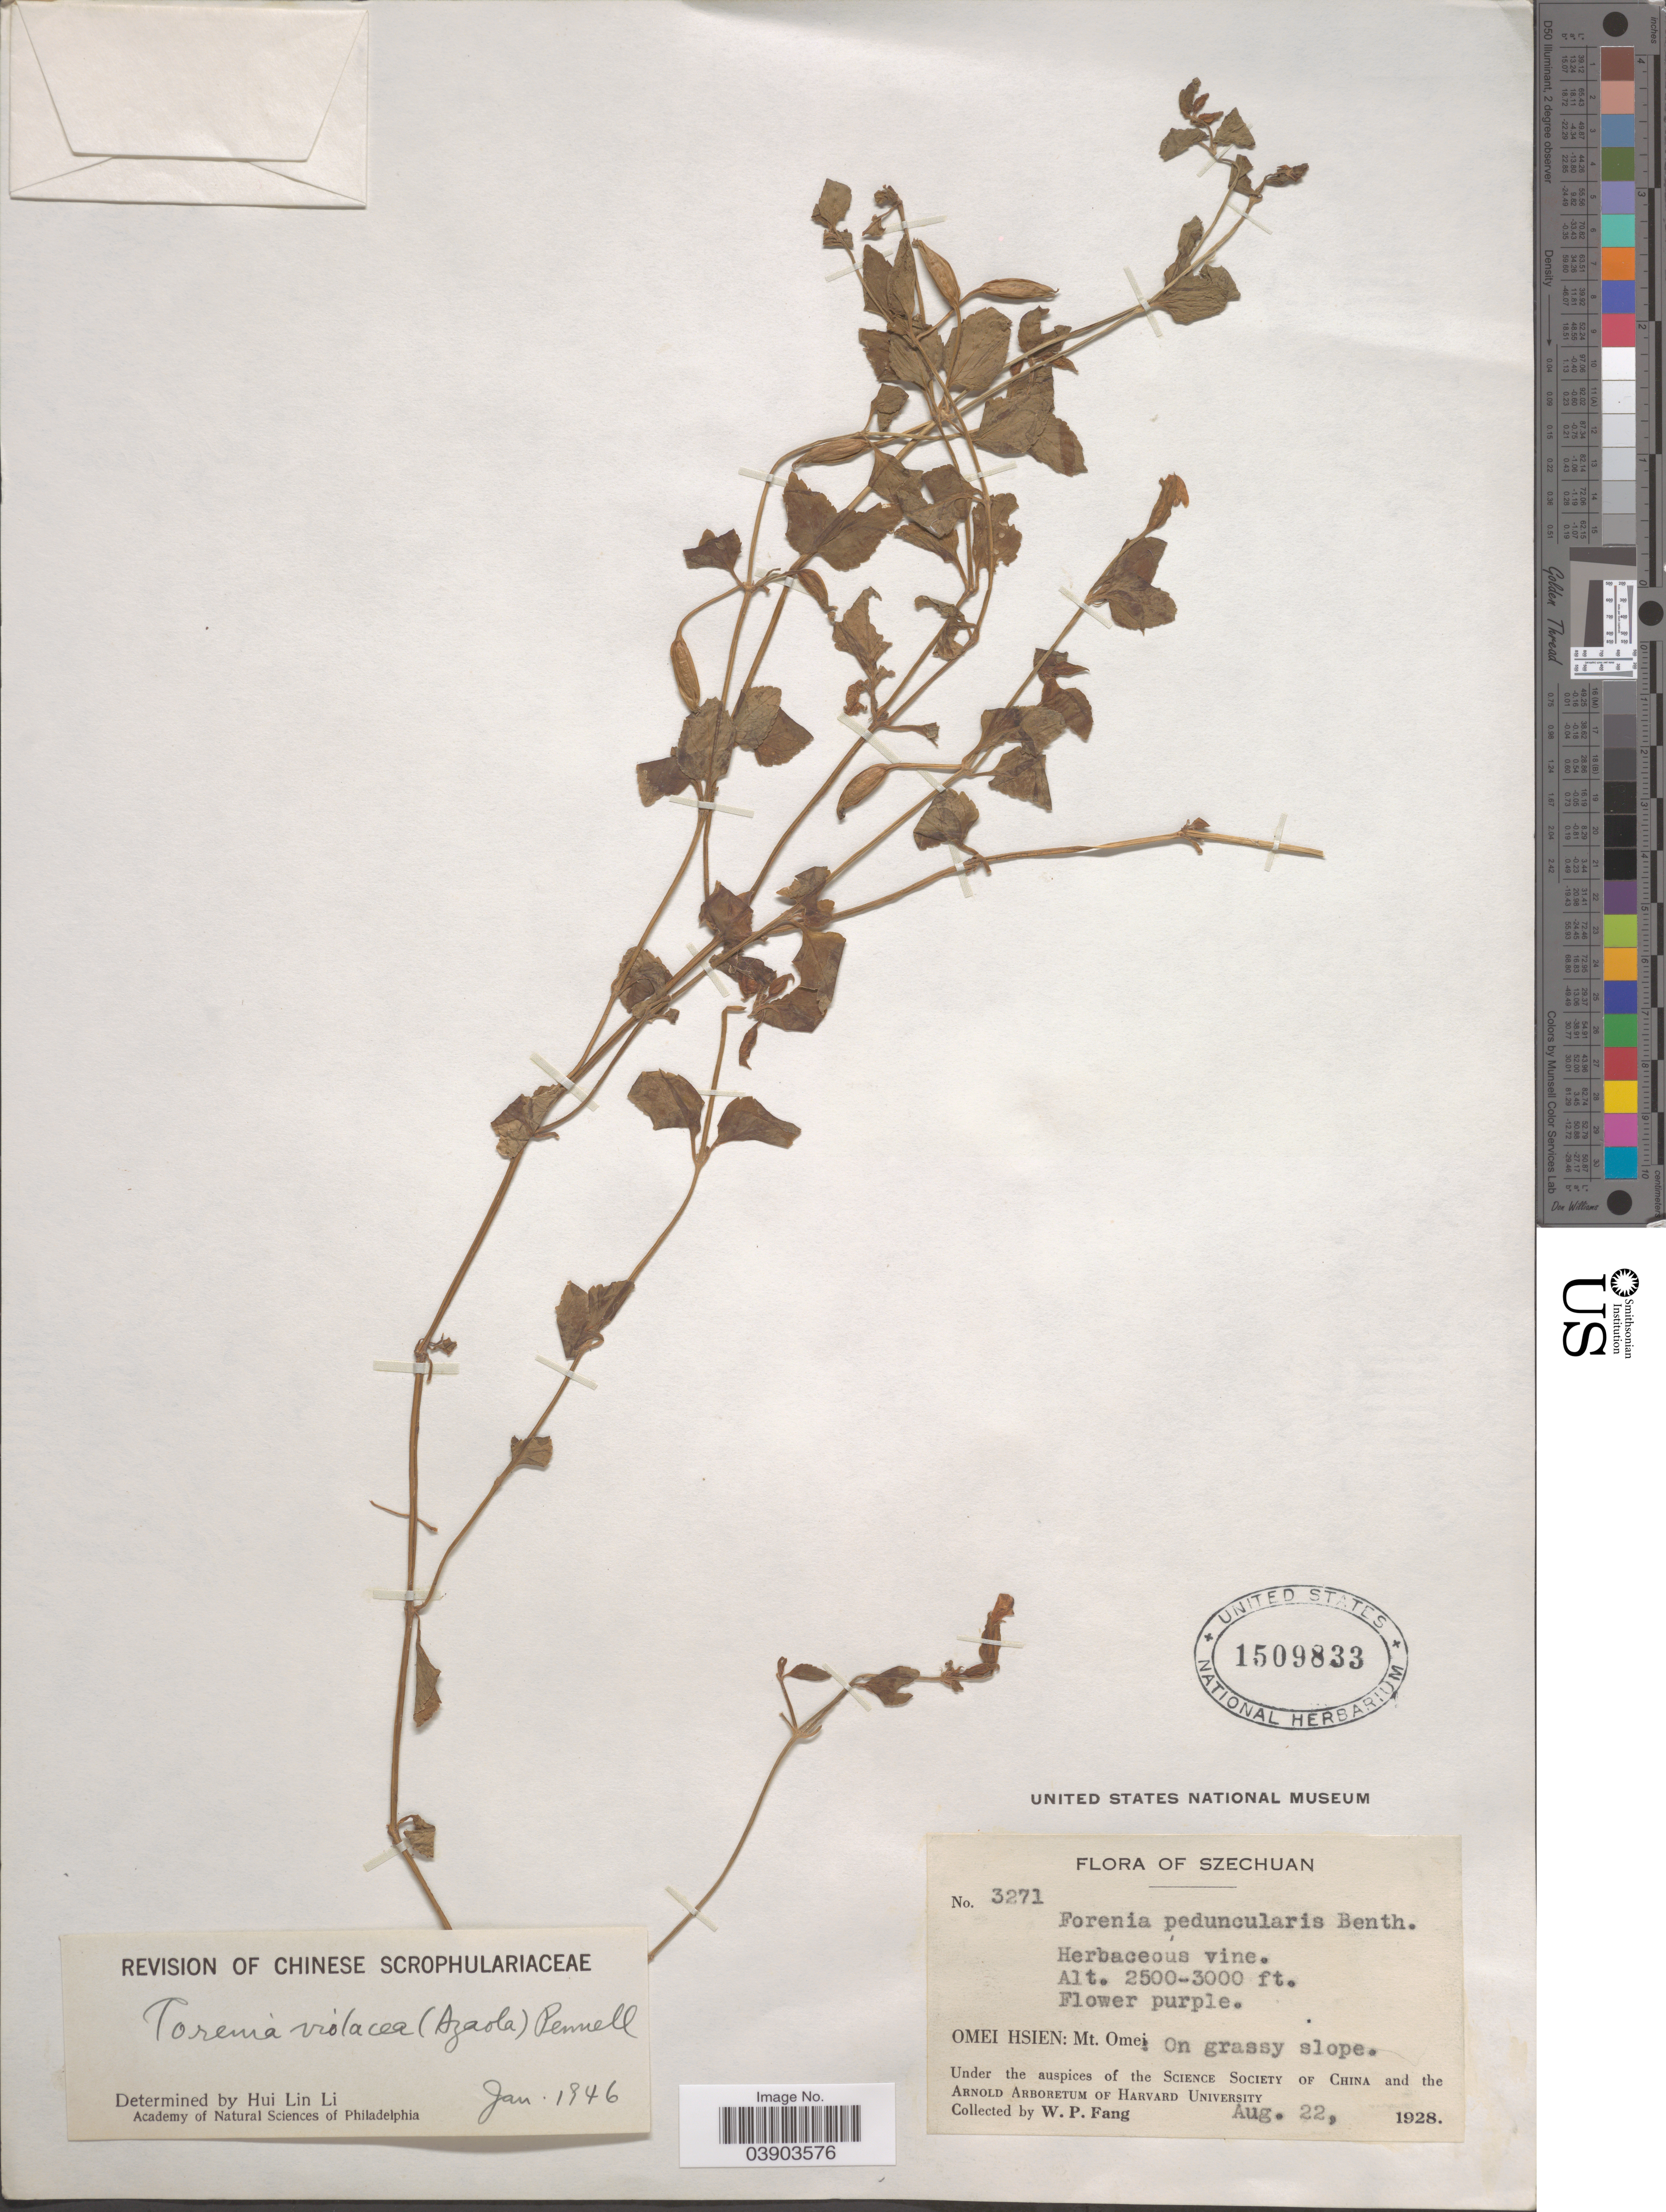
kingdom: Plantae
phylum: Tracheophyta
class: Magnoliopsida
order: Lamiales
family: Linderniaceae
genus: Torenia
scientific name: Torenia violacea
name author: (Azaola ex Blanco) Pennell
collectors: W. P. Fang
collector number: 3271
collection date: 1928-08-22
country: China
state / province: Sichuan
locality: Szechuan. Omei Hsien: Mt. Omei.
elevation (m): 762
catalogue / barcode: US 1509833